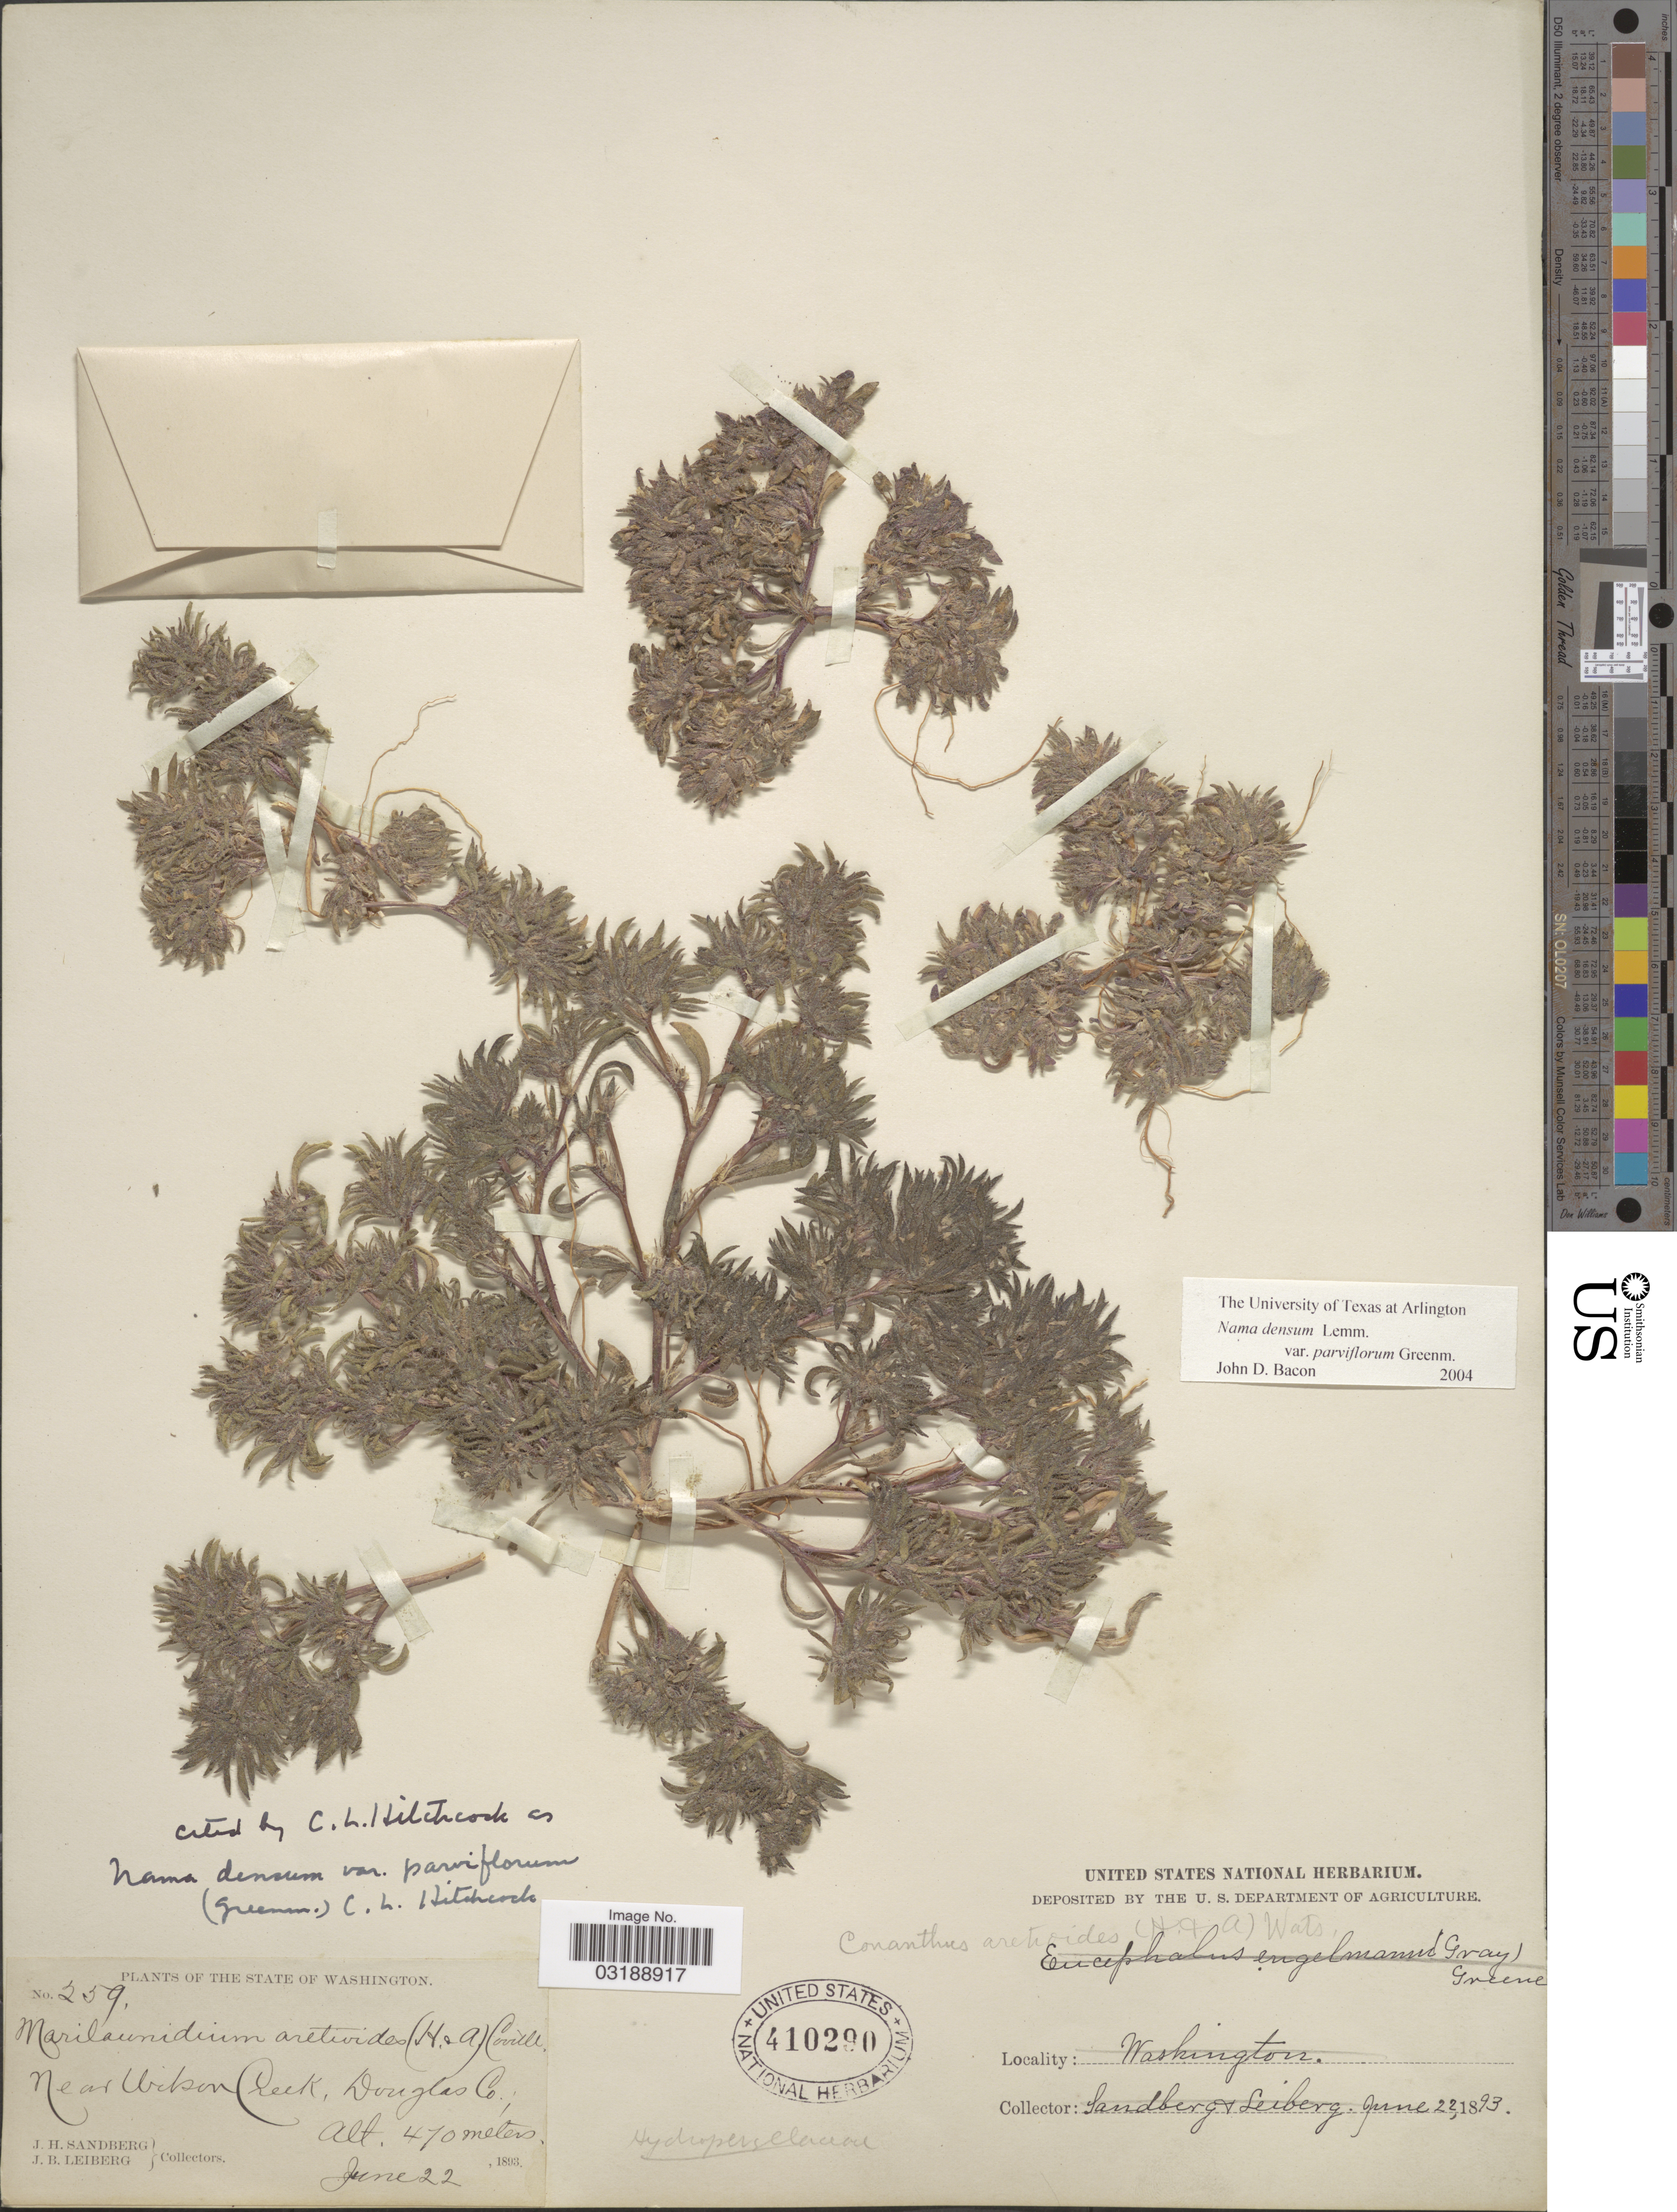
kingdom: Plantae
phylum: Tracheophyta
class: Magnoliopsida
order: Boraginales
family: Namaceae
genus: Nama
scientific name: Nama densa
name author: Lemmon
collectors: J. H. Sandberg & J. B. Leiberg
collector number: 259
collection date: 1893-06-22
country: United States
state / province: Washington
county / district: Douglas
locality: Near Wilson Creek, Douglas Co.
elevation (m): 470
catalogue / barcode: US 410290